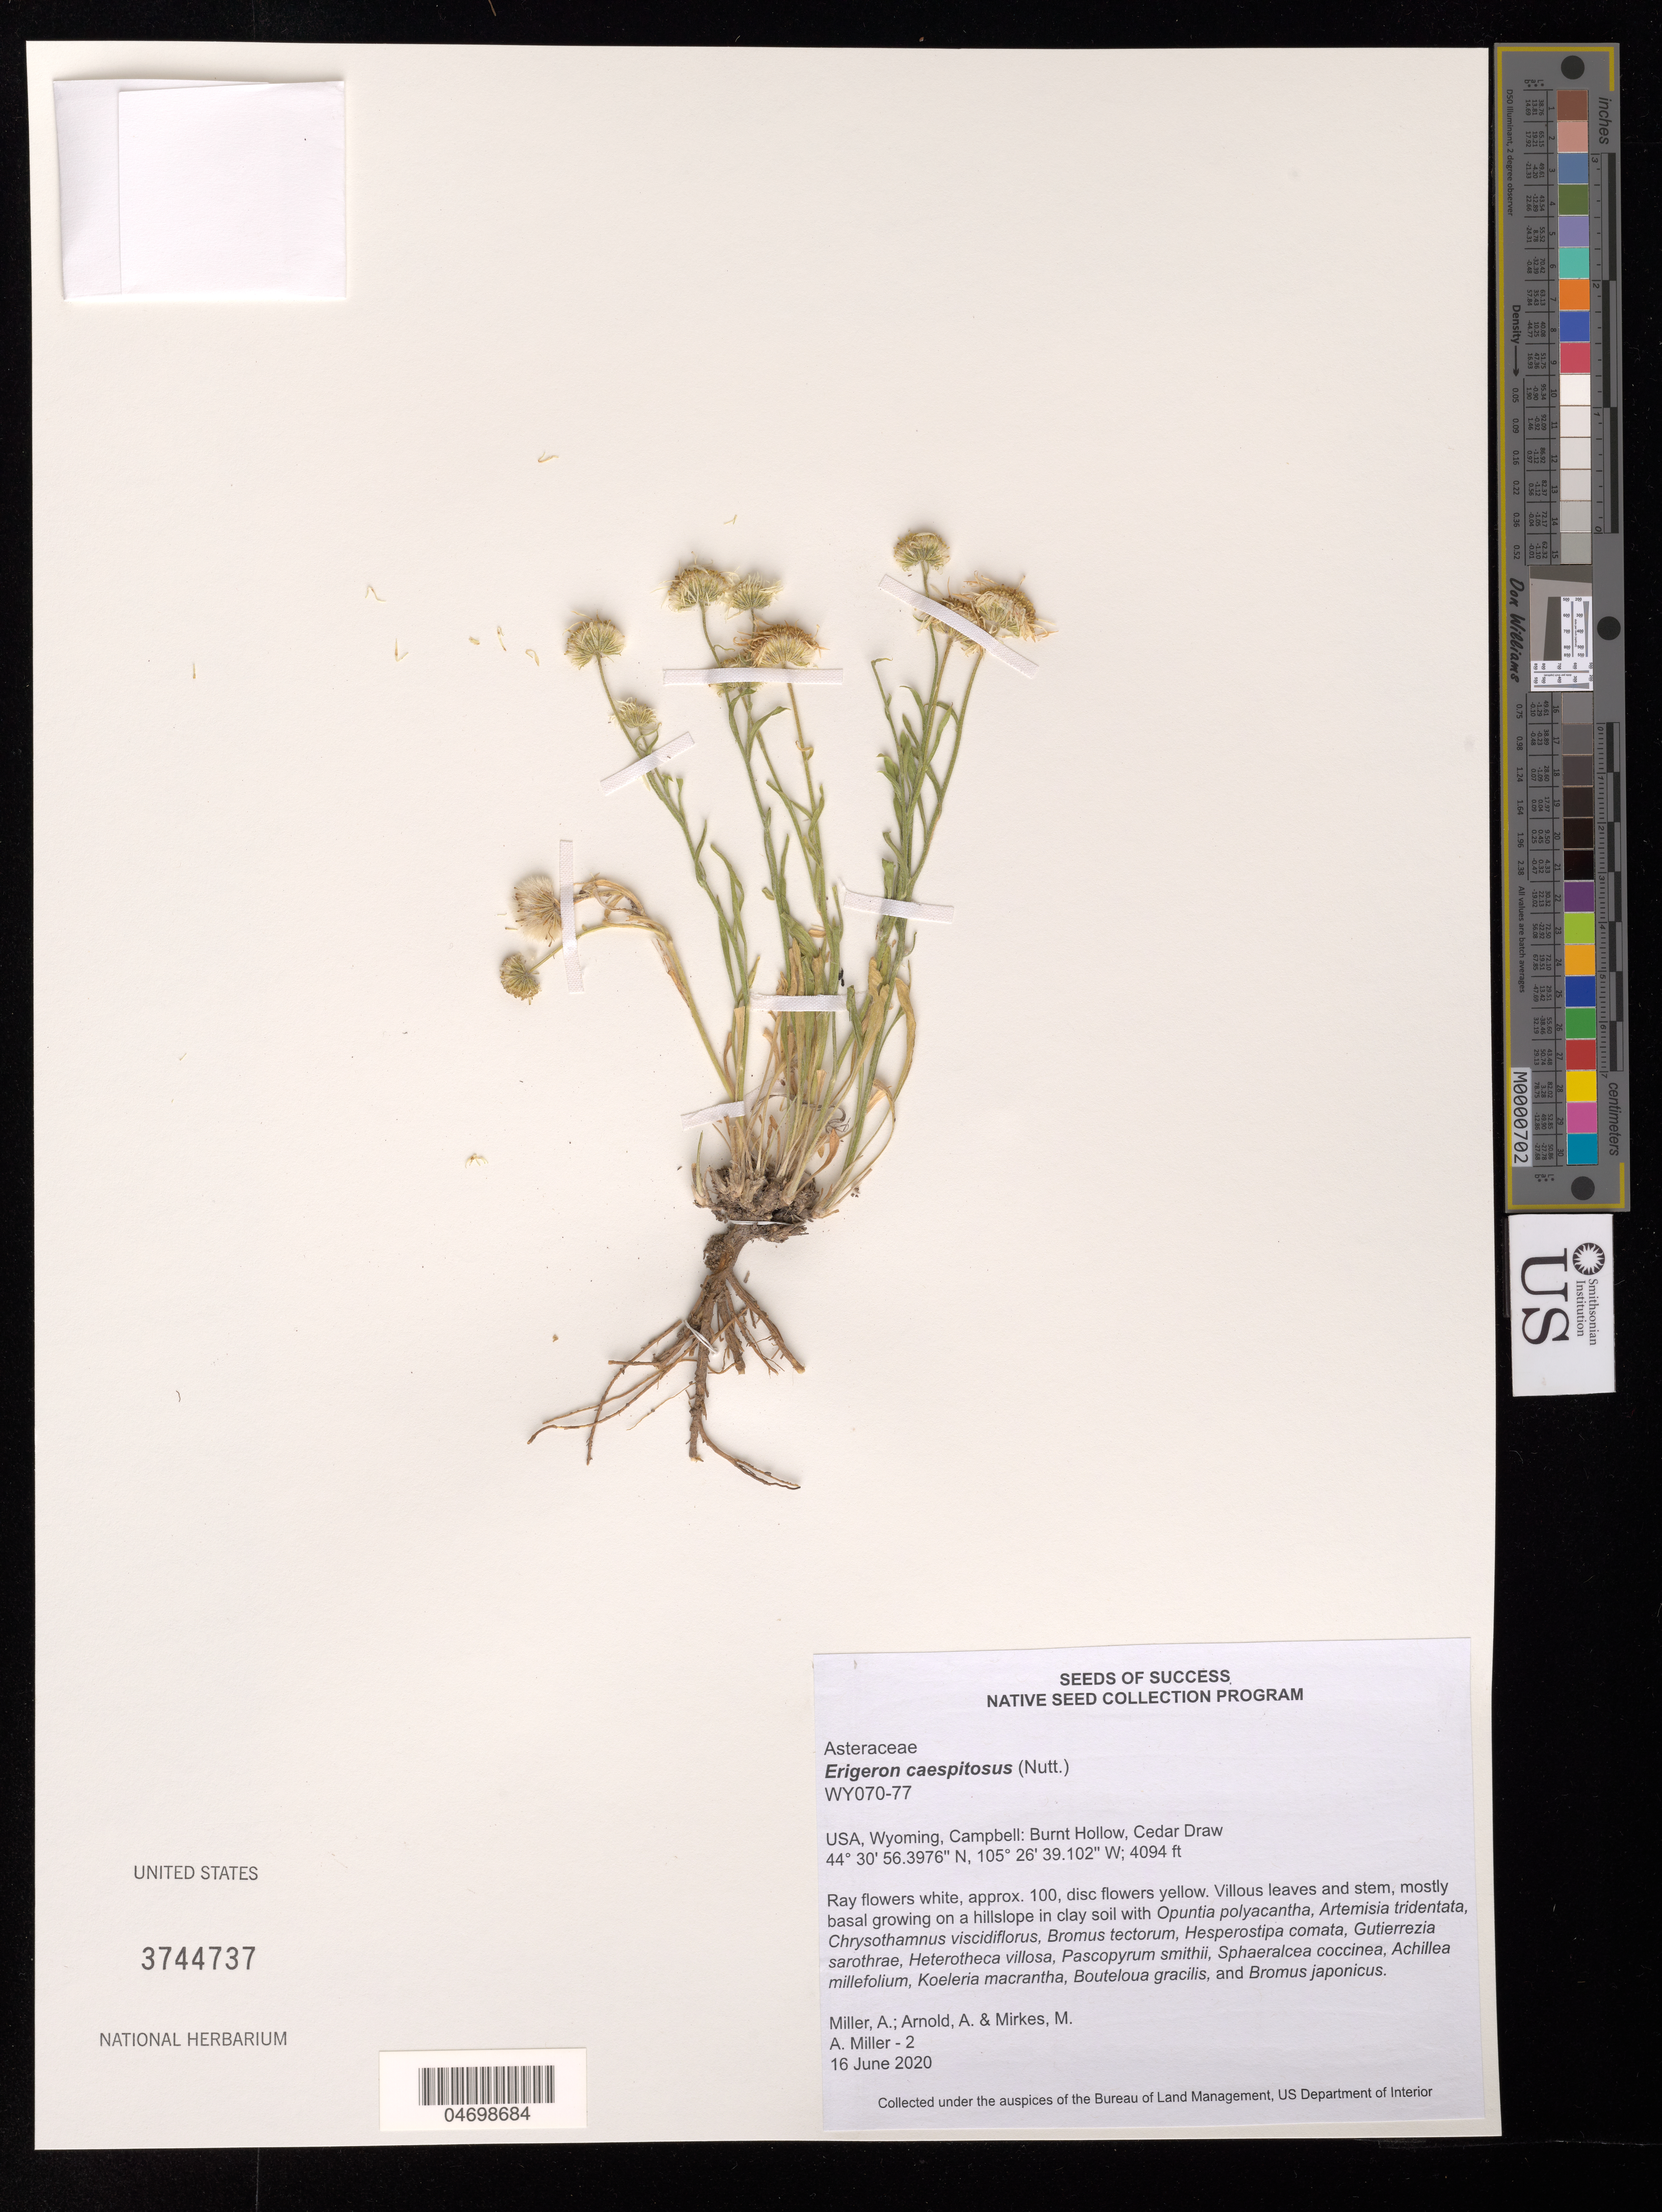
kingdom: Plantae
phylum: Tracheophyta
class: Magnoliopsida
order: Asterales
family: Asteraceae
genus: Erigeron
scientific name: Erigeron caespitosus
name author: Nutt.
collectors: A. Miller, A. Arnold & M. Mirkes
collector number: WY070-77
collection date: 2020-06-16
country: United States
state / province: Wyoming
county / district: Campbell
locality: Burnt Hollow, Cedar Draw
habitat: Hillslope. Clay soil. With Opuntia polycantha, Artemisia tridentata, Bromus tectorum, Bouteloua gracilis, etc.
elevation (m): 1248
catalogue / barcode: US 3744737